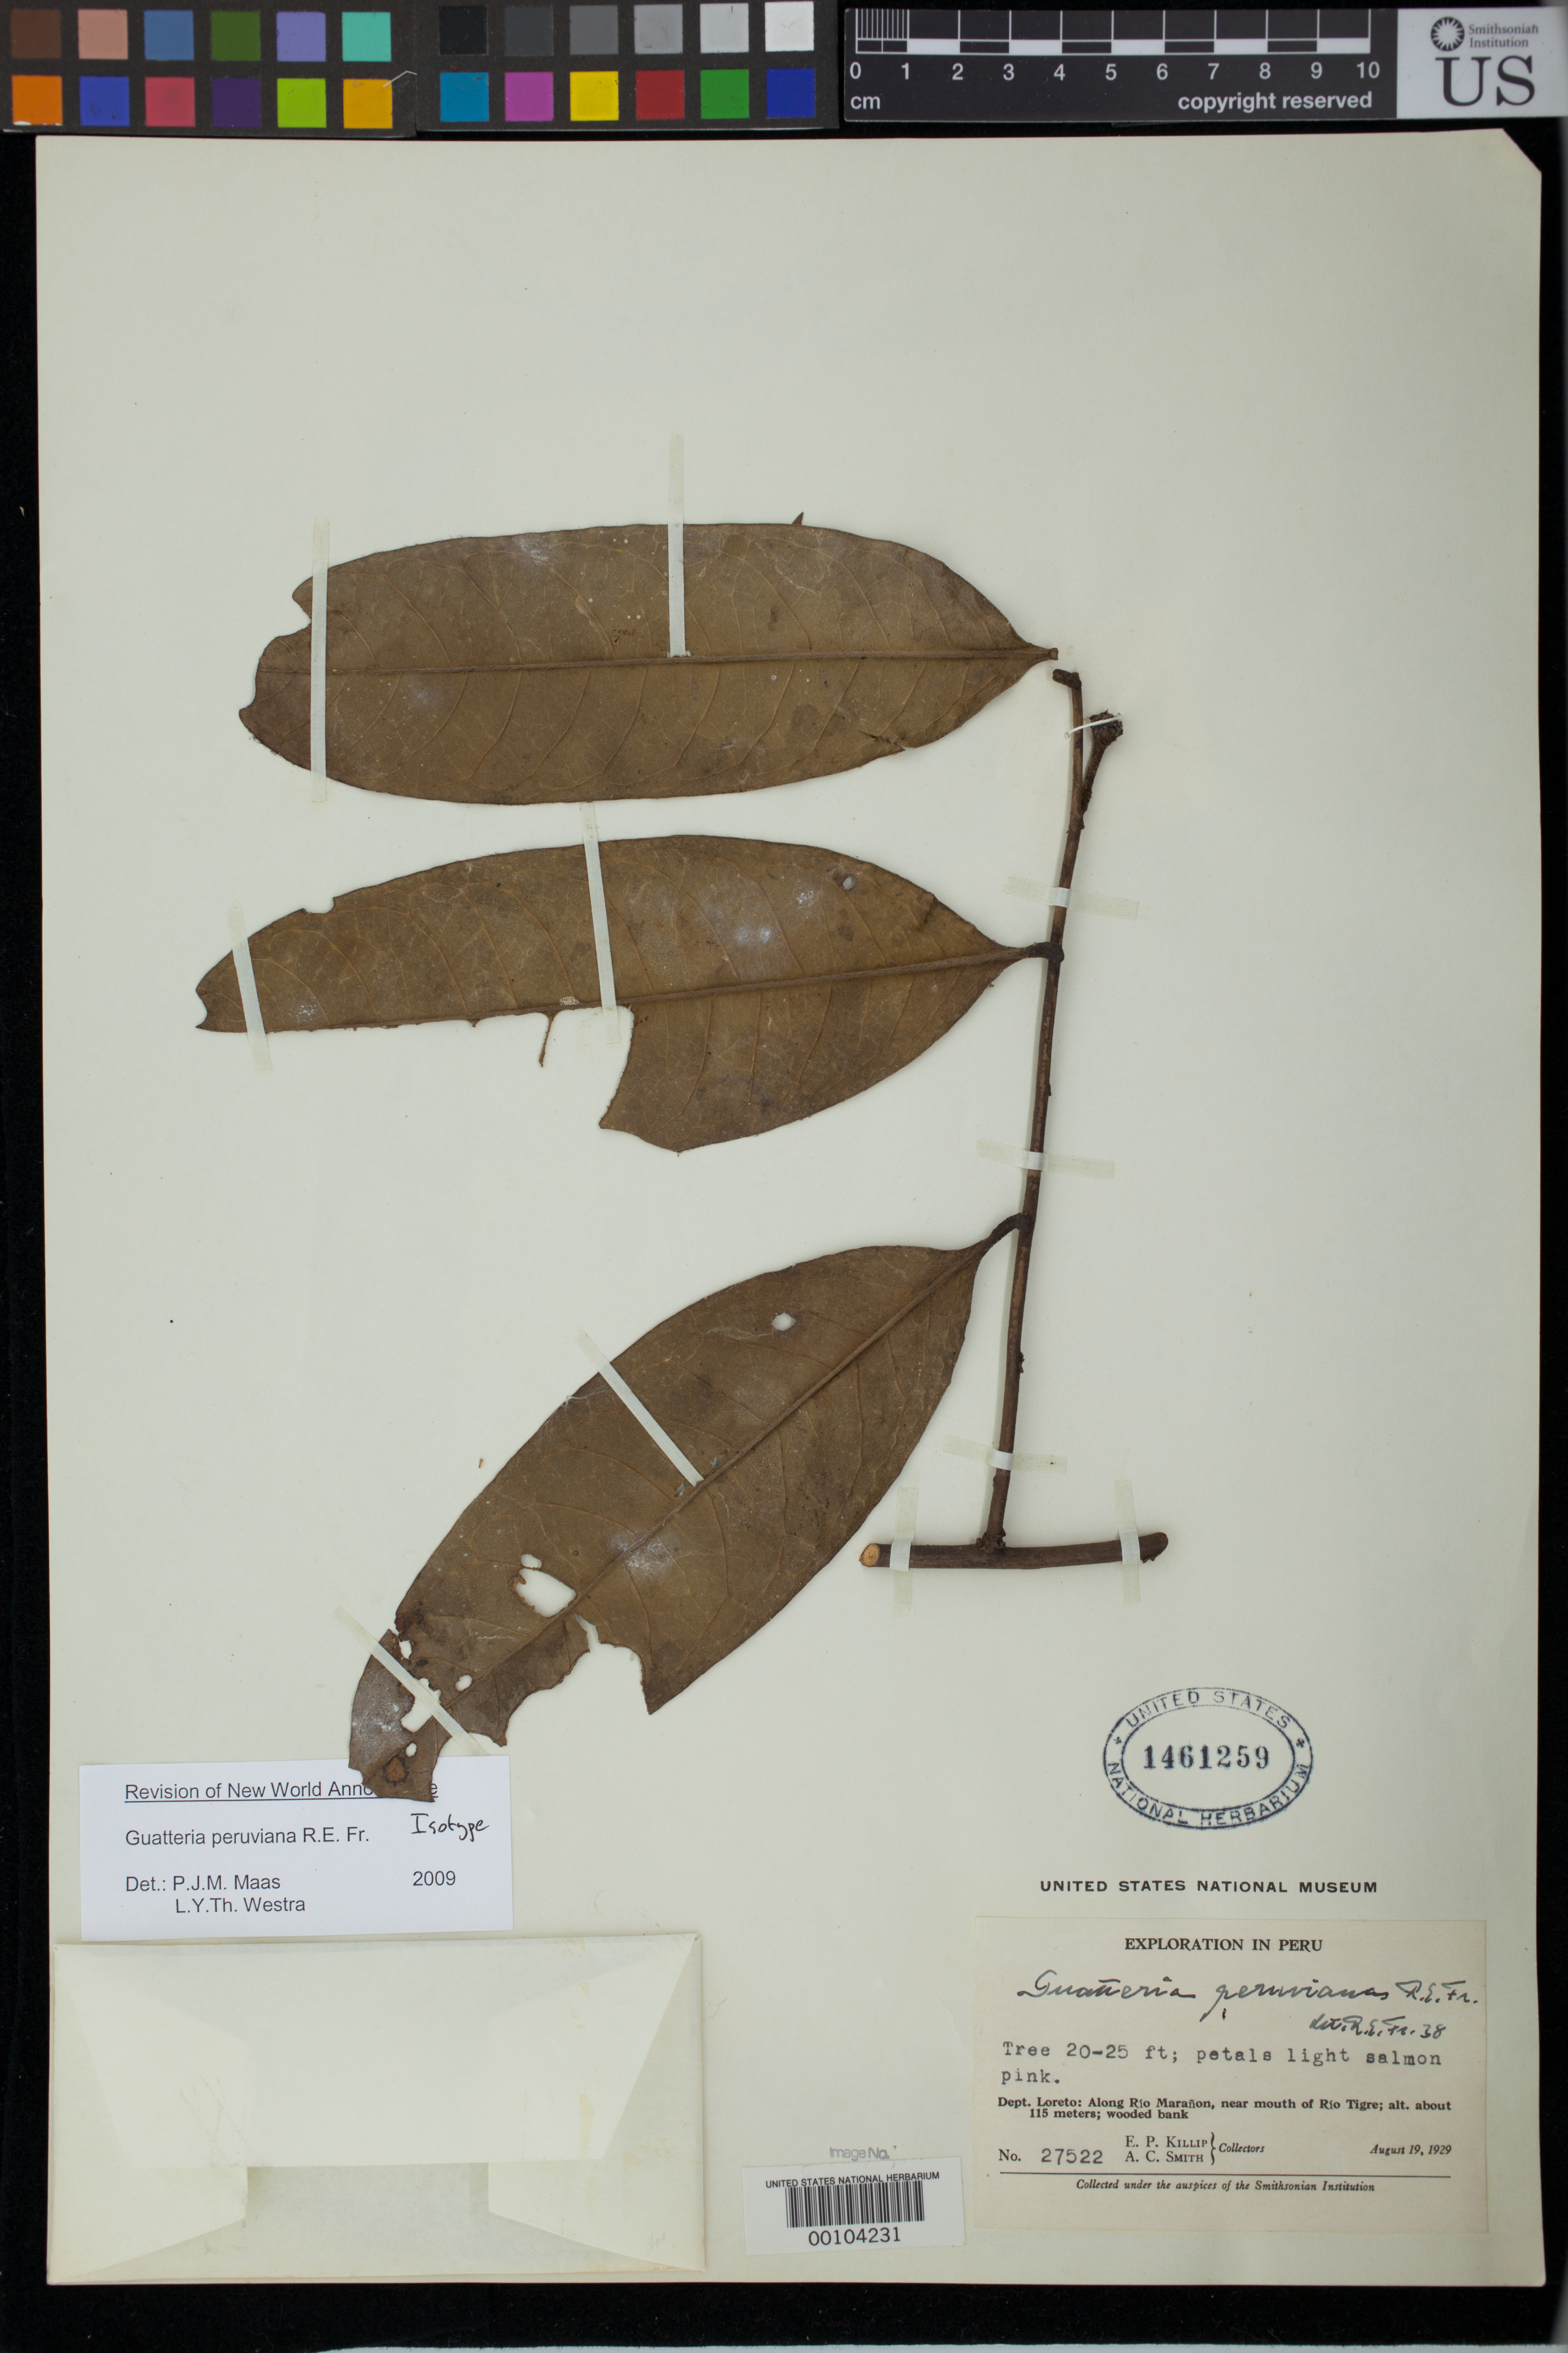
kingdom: Plantae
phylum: Tracheophyta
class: Magnoliopsida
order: Magnoliales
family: Annonaceae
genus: Guatteria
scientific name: Guatteria peruviana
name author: R.E. Fr.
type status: Holotype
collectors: E. P. Killip & A. C. Smith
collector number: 27522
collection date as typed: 19 Aug 1929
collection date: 1929-08-19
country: Peru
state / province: Loreto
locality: Along Rio Maranon, near mouth of Rio Tigre.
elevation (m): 115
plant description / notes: One of two consecutively numbered sheets (USNH 1461259, 1461260) annotated by R.E. Fries, but neither identifiable as as (holo)type by citation or by annotation. Protologue cites holotype at US but both sheets are annotated "isotype" by P.J.M. Maas & L.Y.Th. Westra (2009).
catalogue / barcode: US 1461259